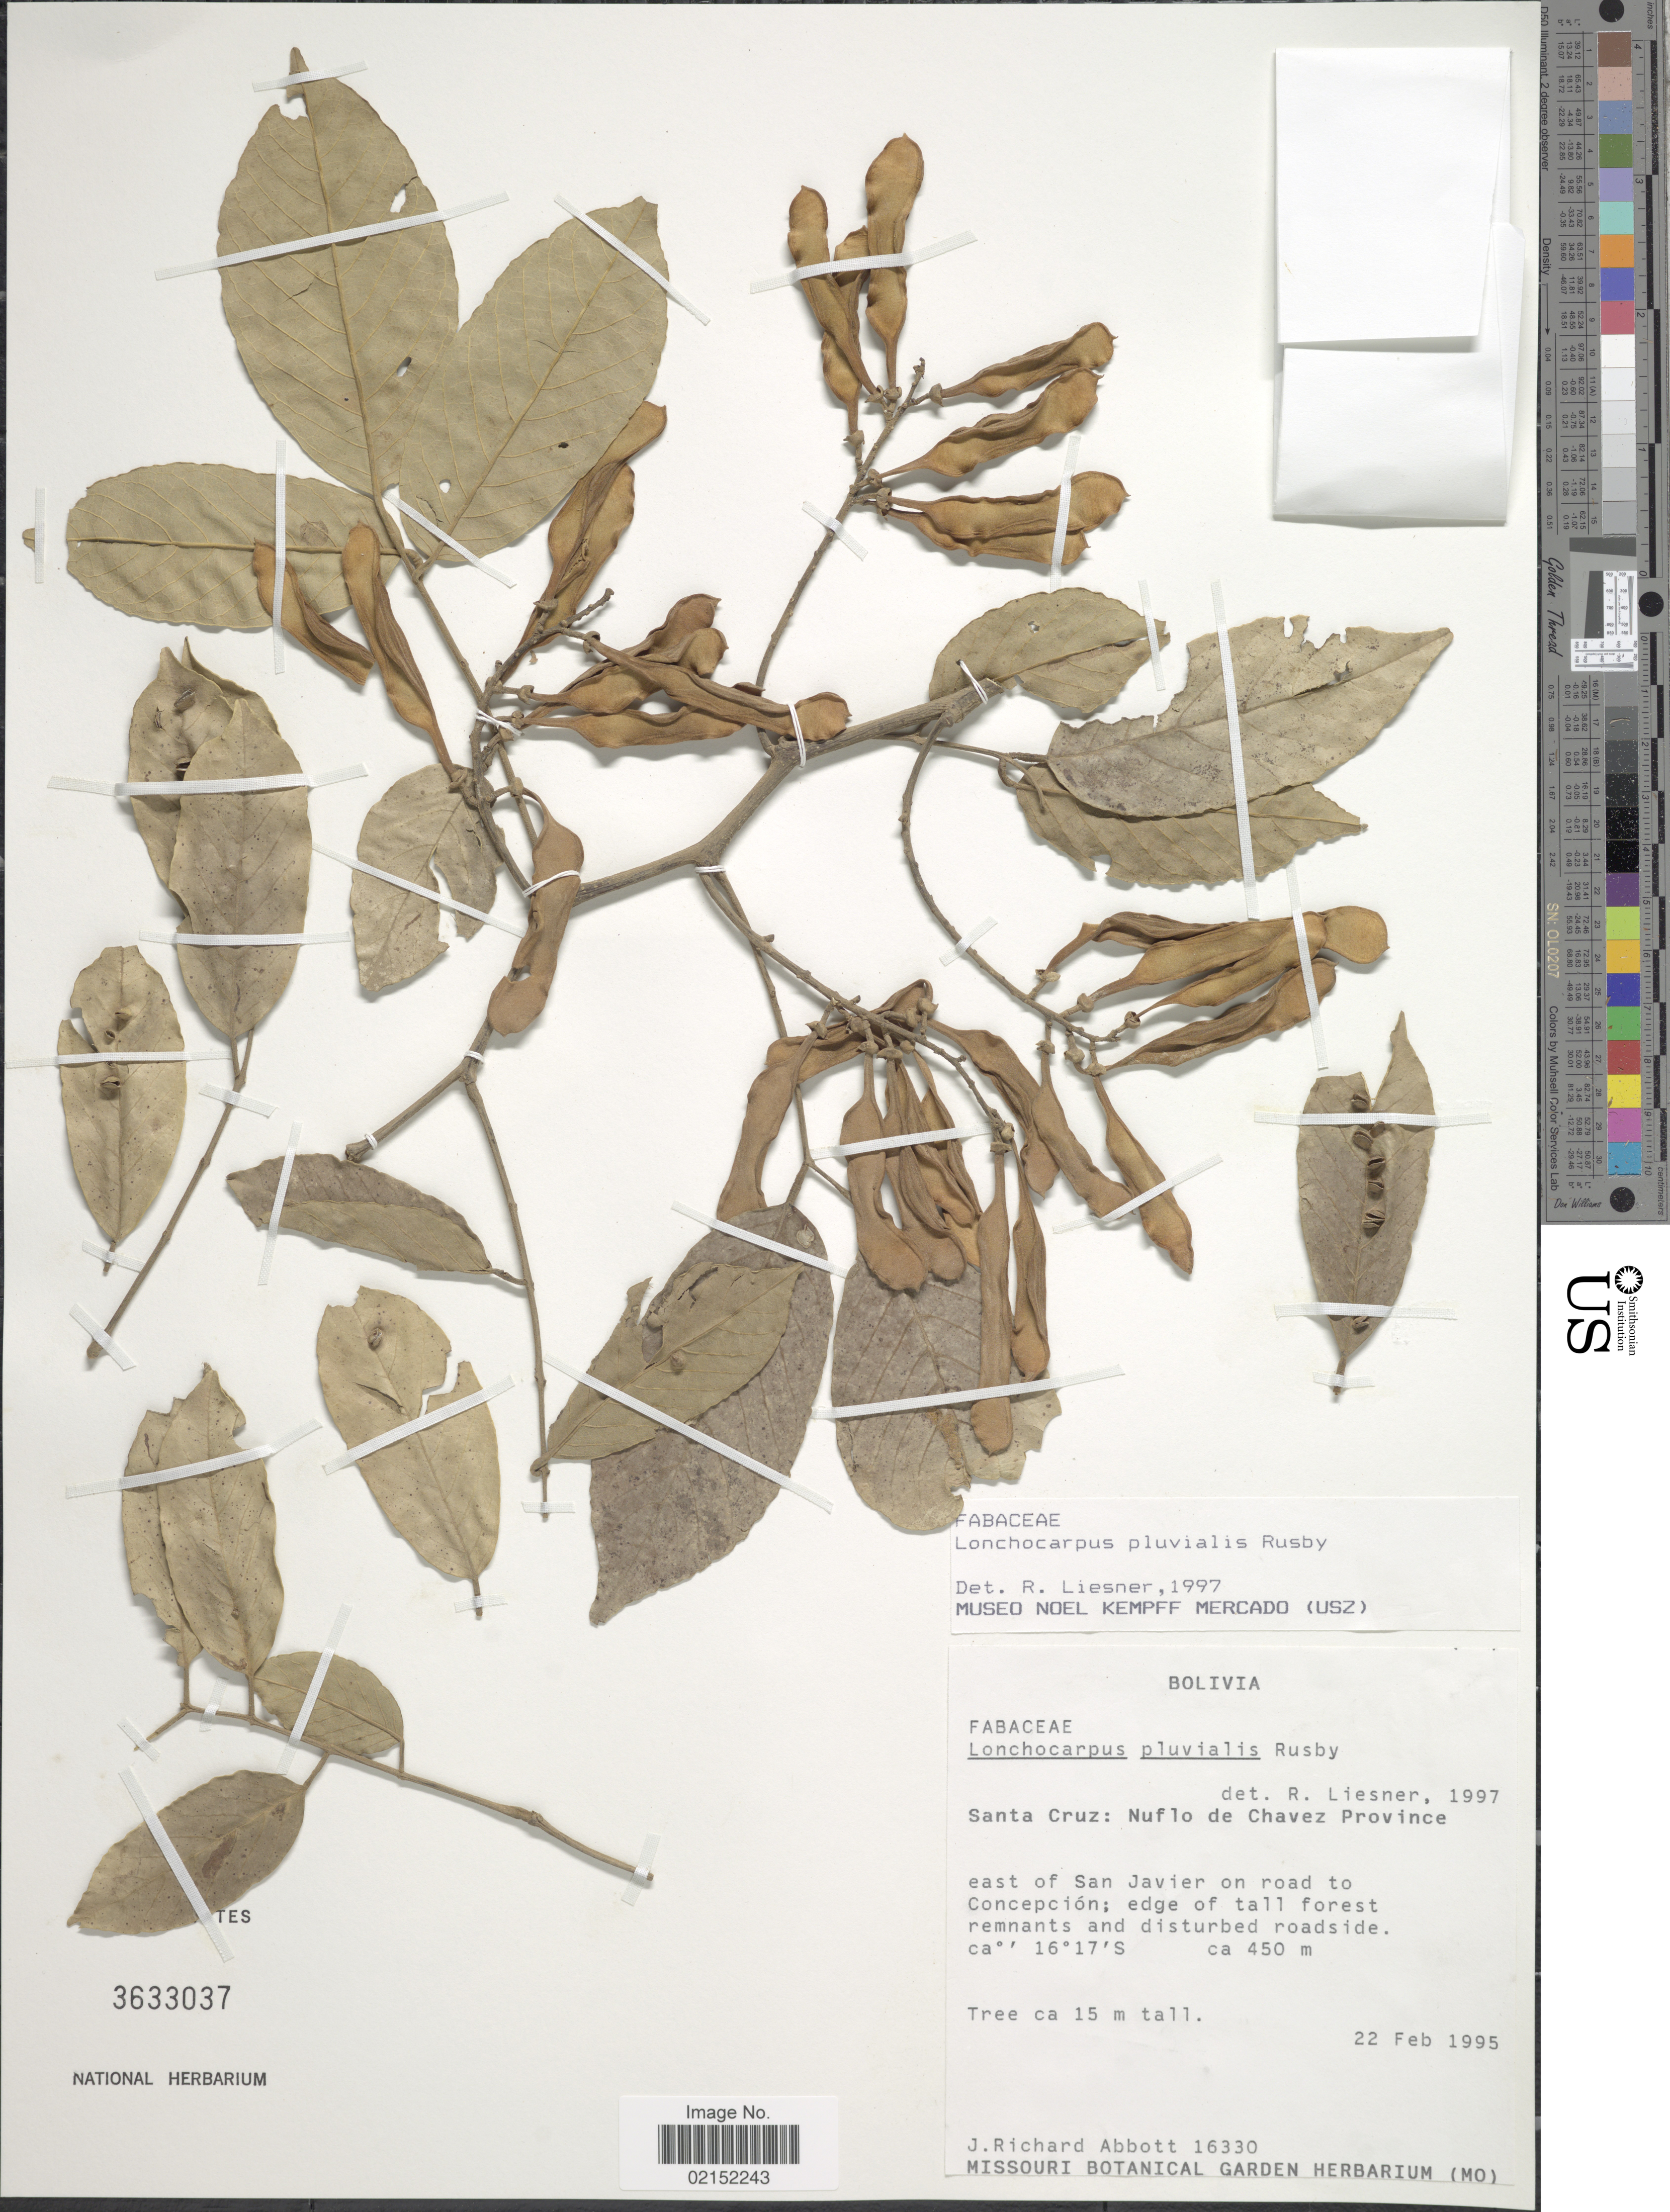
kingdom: Plantae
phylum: Tracheophyta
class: Magnoliopsida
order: Fabales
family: Fabaceae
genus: Lonchocarpus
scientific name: Lonchocarpus pluvialis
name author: Rusby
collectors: J. R. Abbott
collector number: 16330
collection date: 1995-02-22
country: Bolivia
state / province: Santa Cruz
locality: Nuflo de Chavez Province. east of San Javier on road to Concepion; edge of tall forest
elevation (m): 450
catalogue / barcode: US 3633037